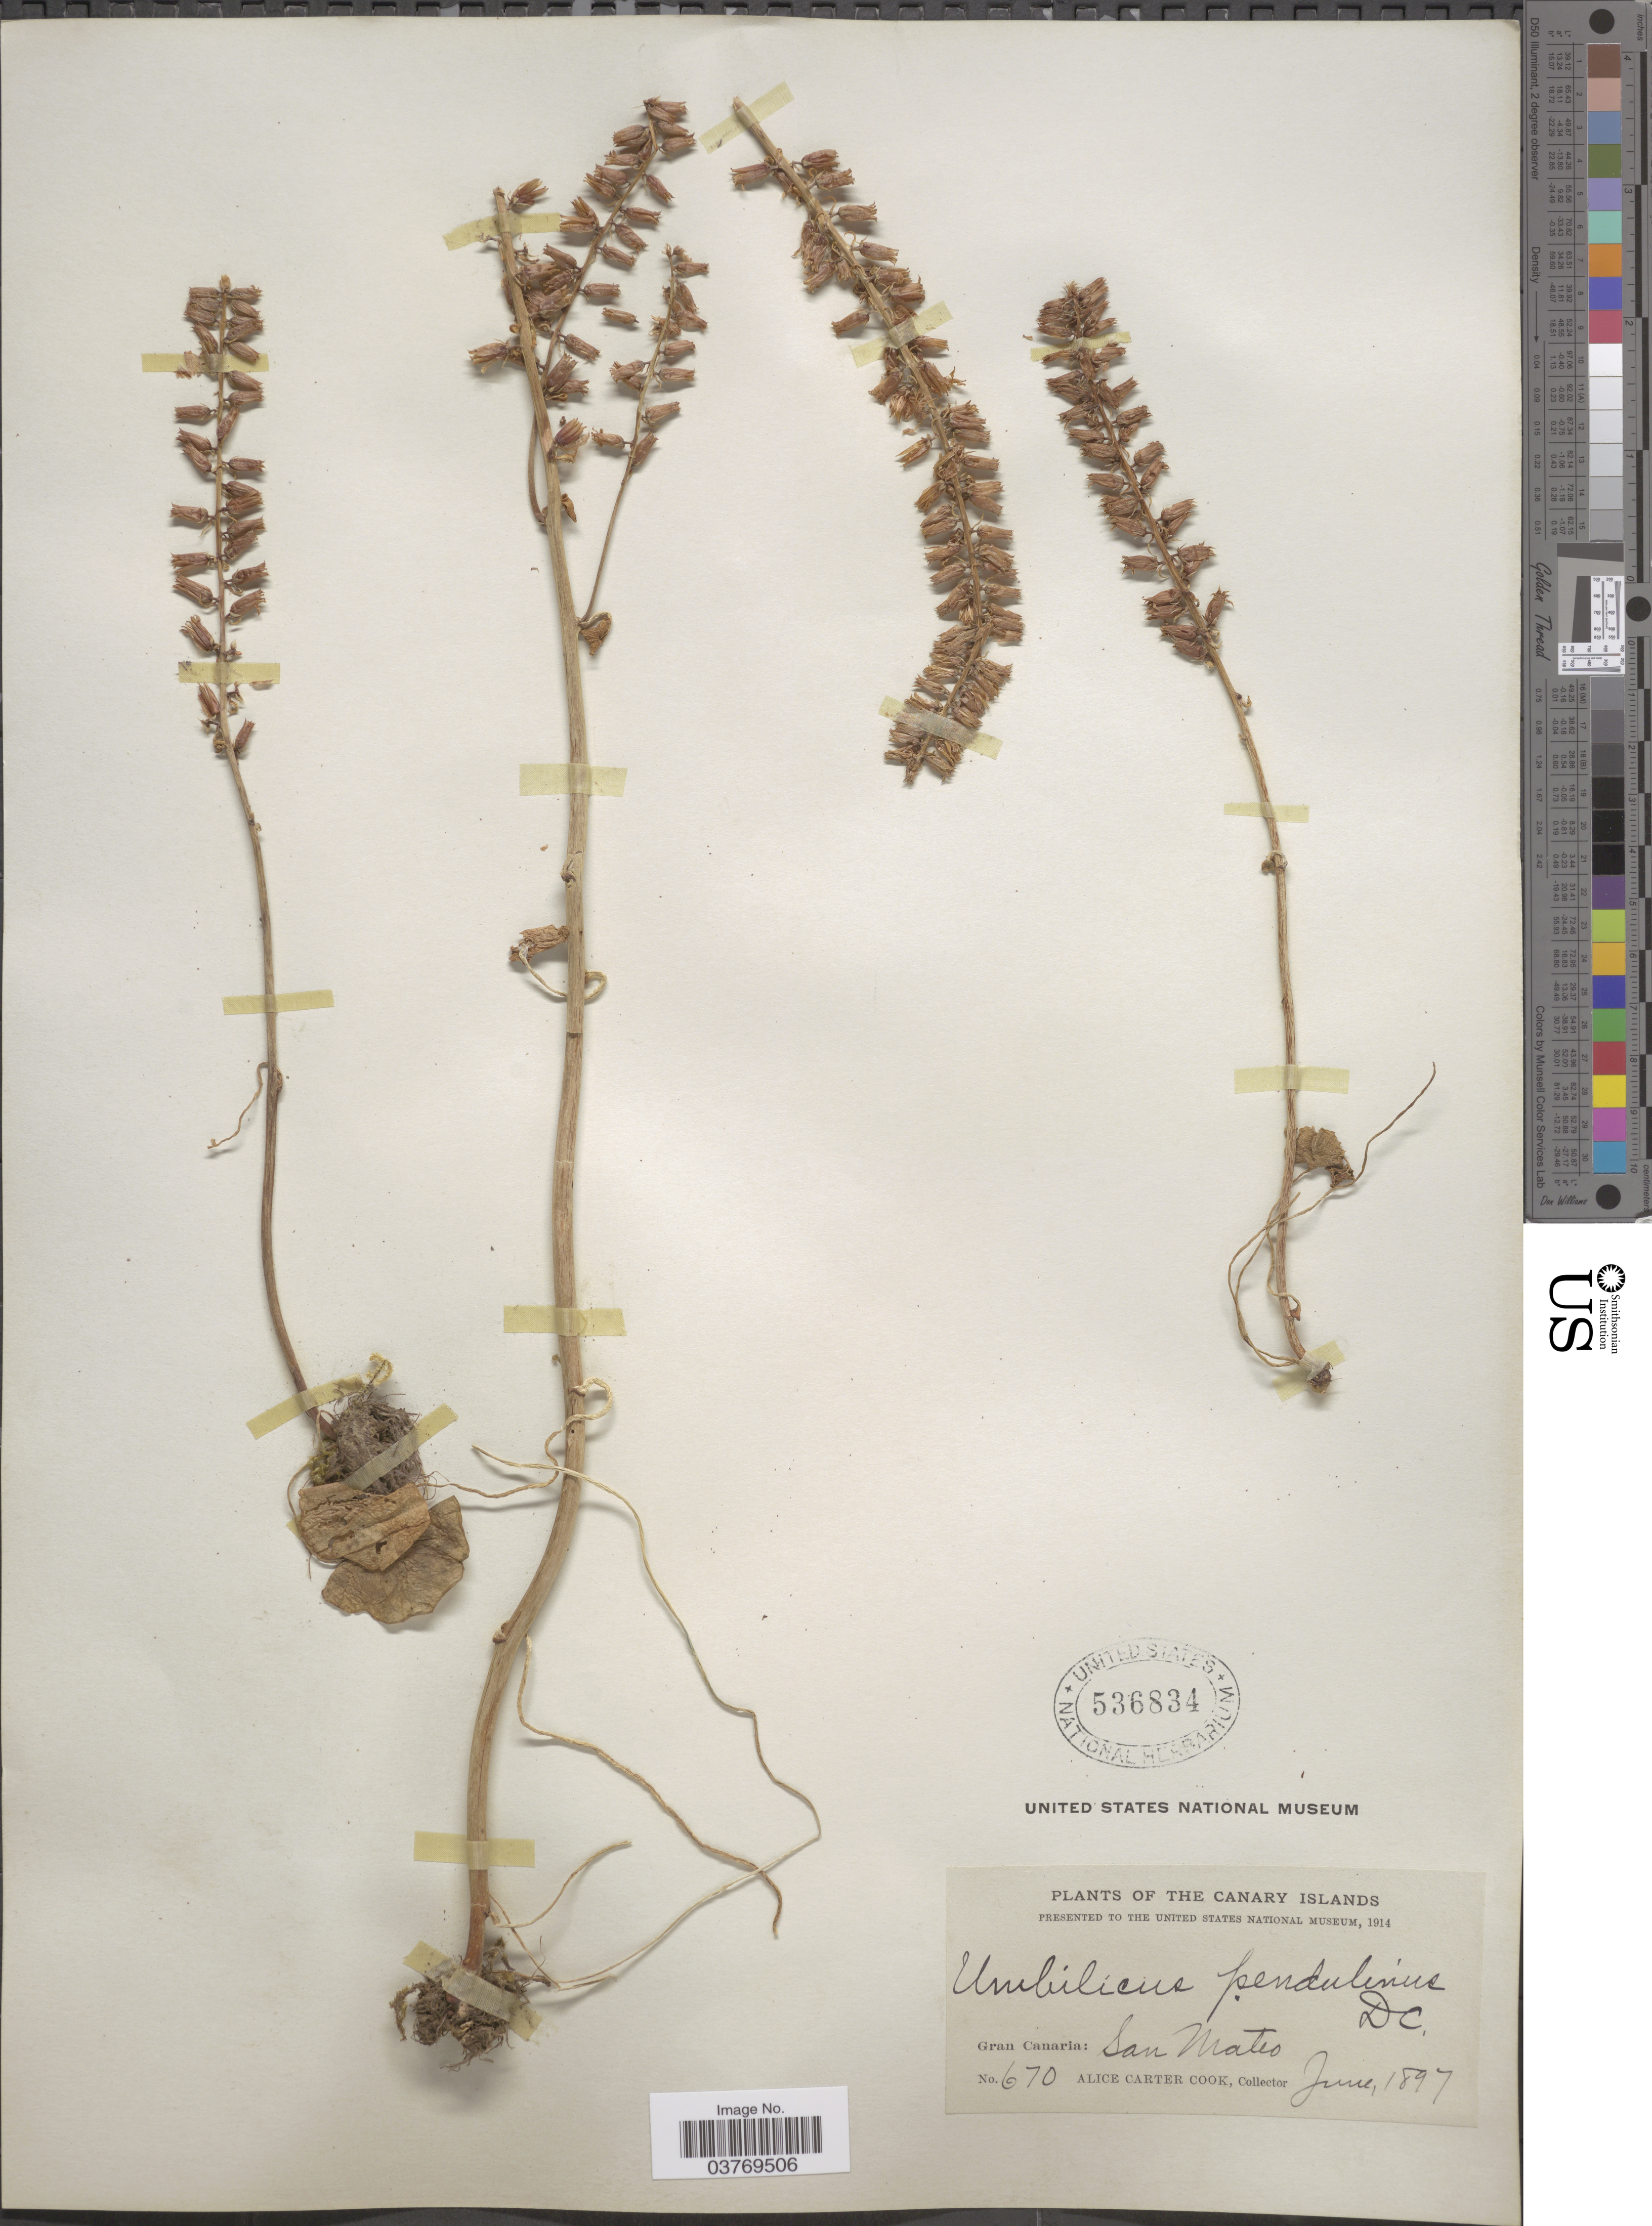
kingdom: Plantae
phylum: Tracheophyta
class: Magnoliopsida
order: Saxifragales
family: Crassulaceae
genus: Cotyledon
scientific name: Cotyledon pendulina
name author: Batt.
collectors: Alice C. Cook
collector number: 670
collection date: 1897-06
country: Spain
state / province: Canarias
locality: The Canary Islands. Gran Canaria: San Mateo.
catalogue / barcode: US 536834